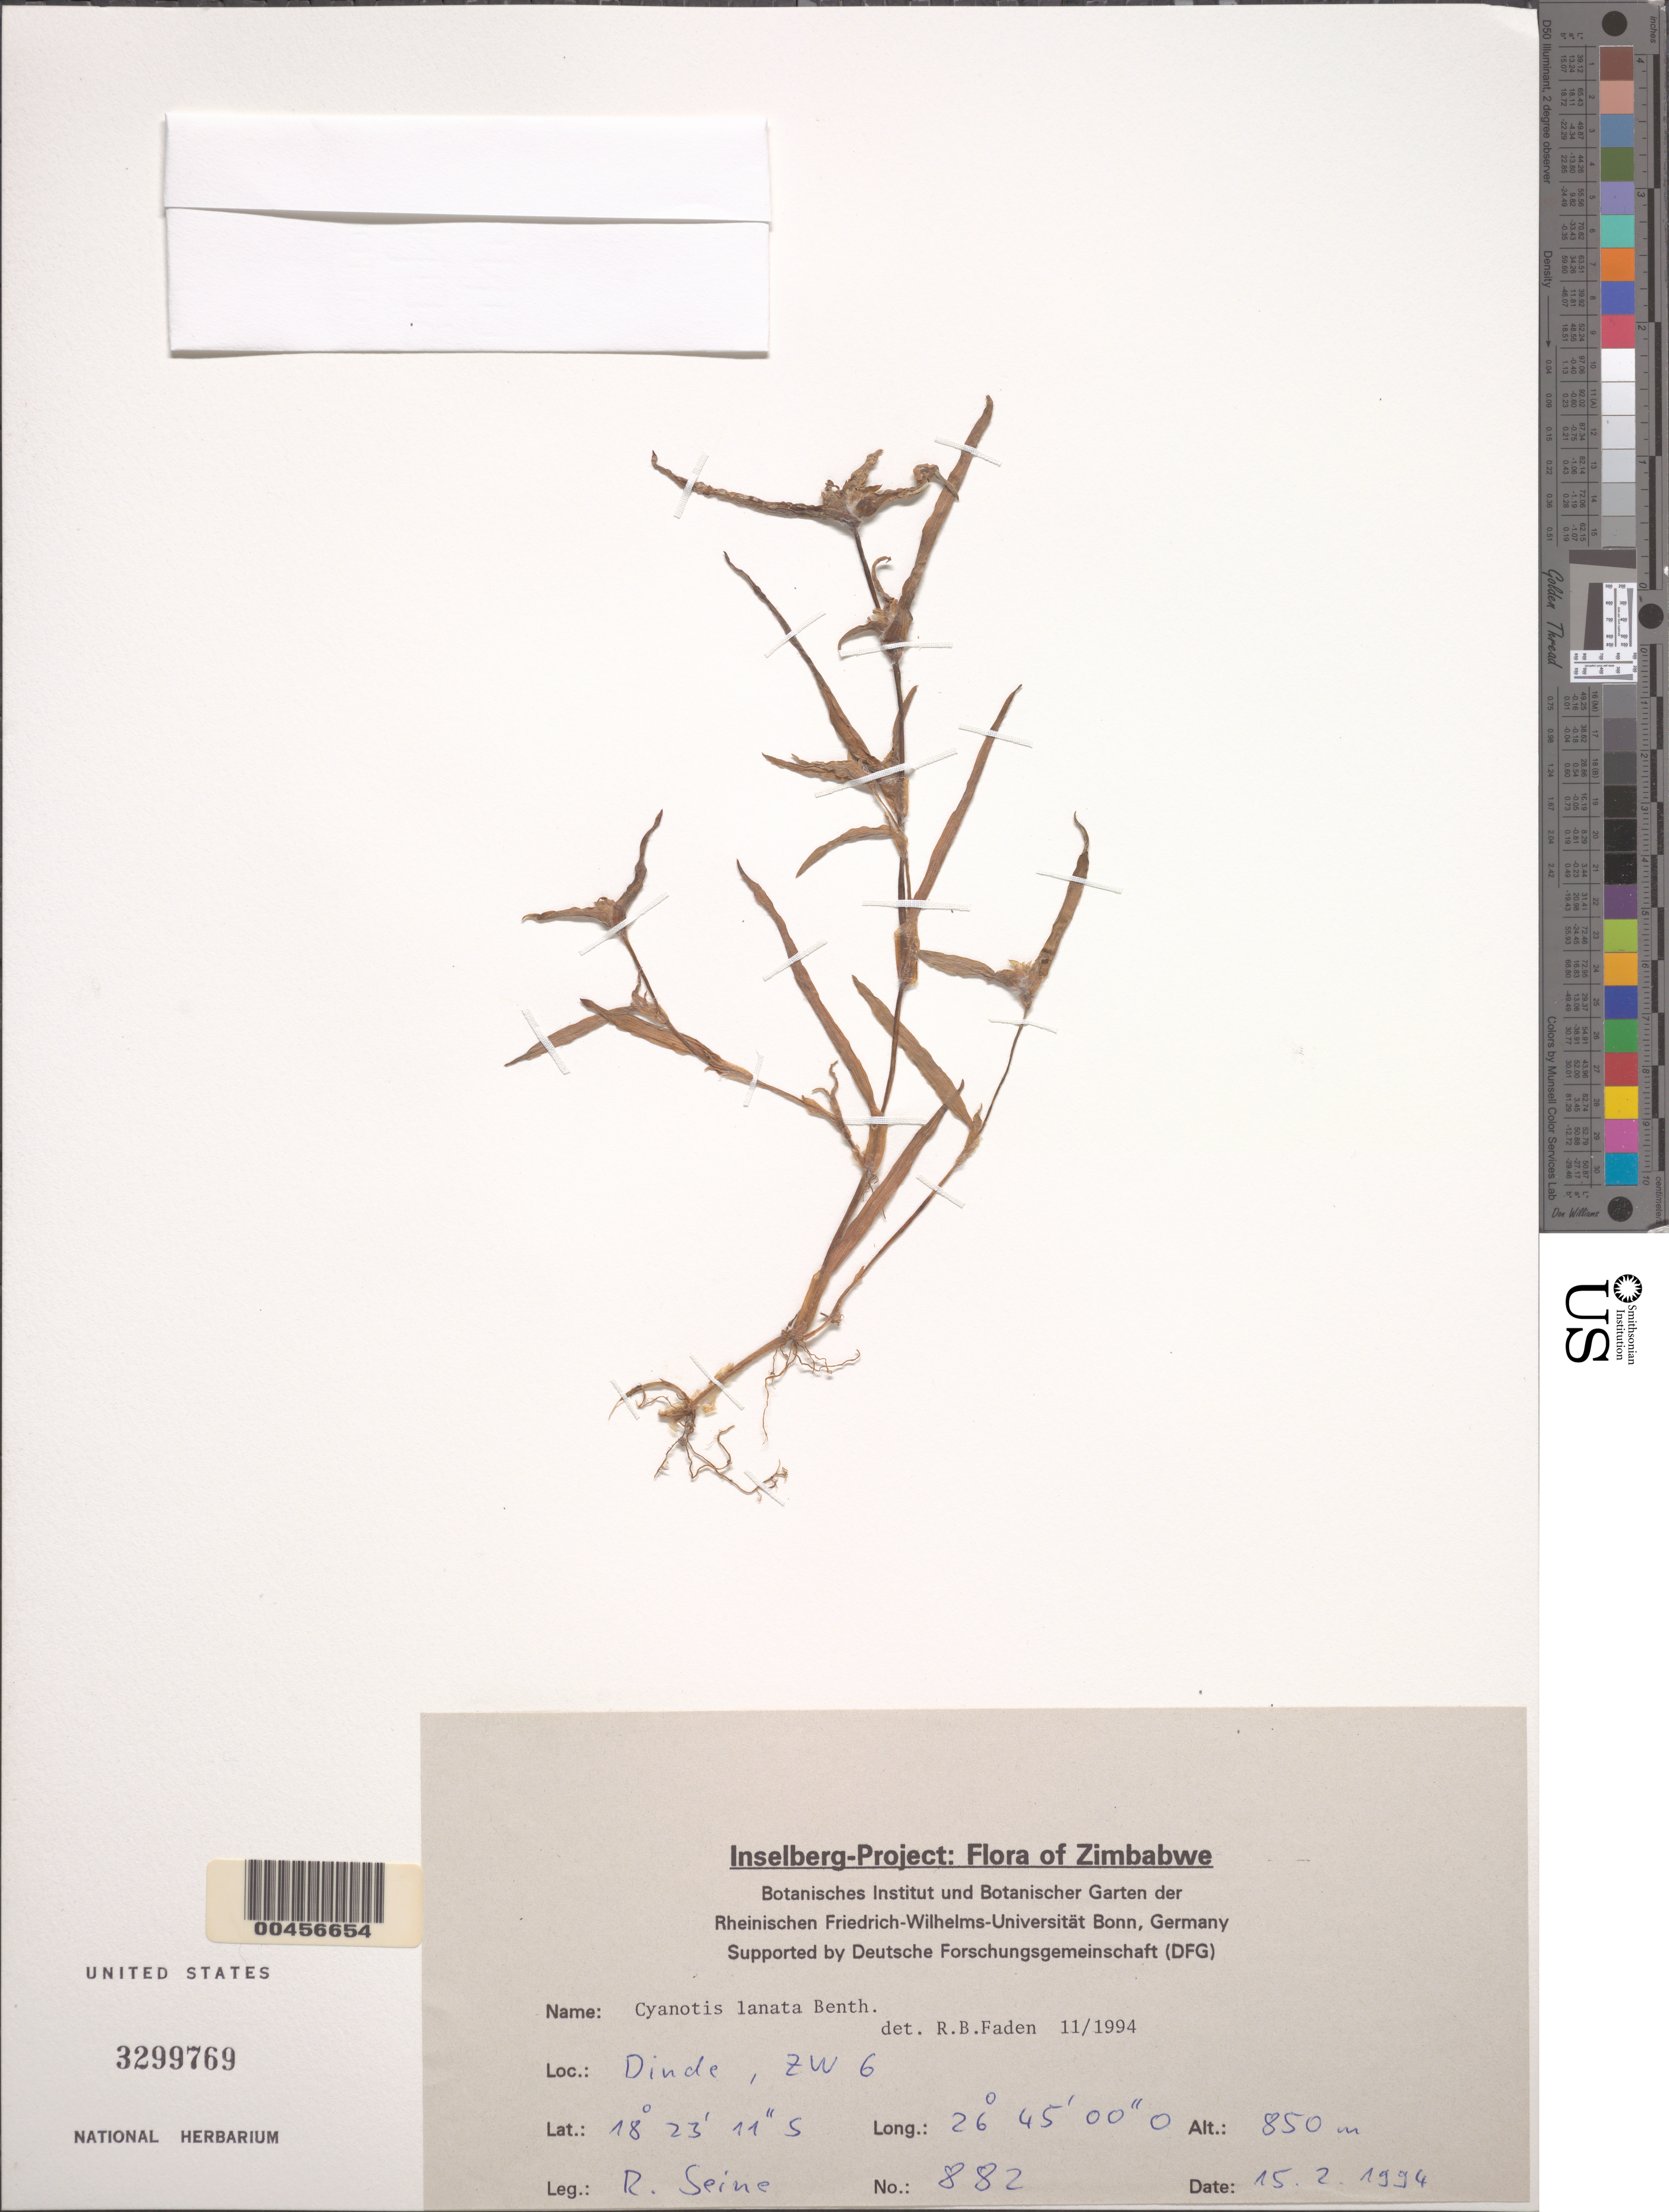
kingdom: Plantae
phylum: Tracheophyta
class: Liliopsida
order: Commelinales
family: Commelinaceae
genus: Cyanotis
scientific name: Cyanotis lanata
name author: Benth.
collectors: R. Seine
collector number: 882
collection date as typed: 15 Feb 1994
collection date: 1994-02-15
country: Zimbabwe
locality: Dinde, zw6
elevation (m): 850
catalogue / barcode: US 3299769